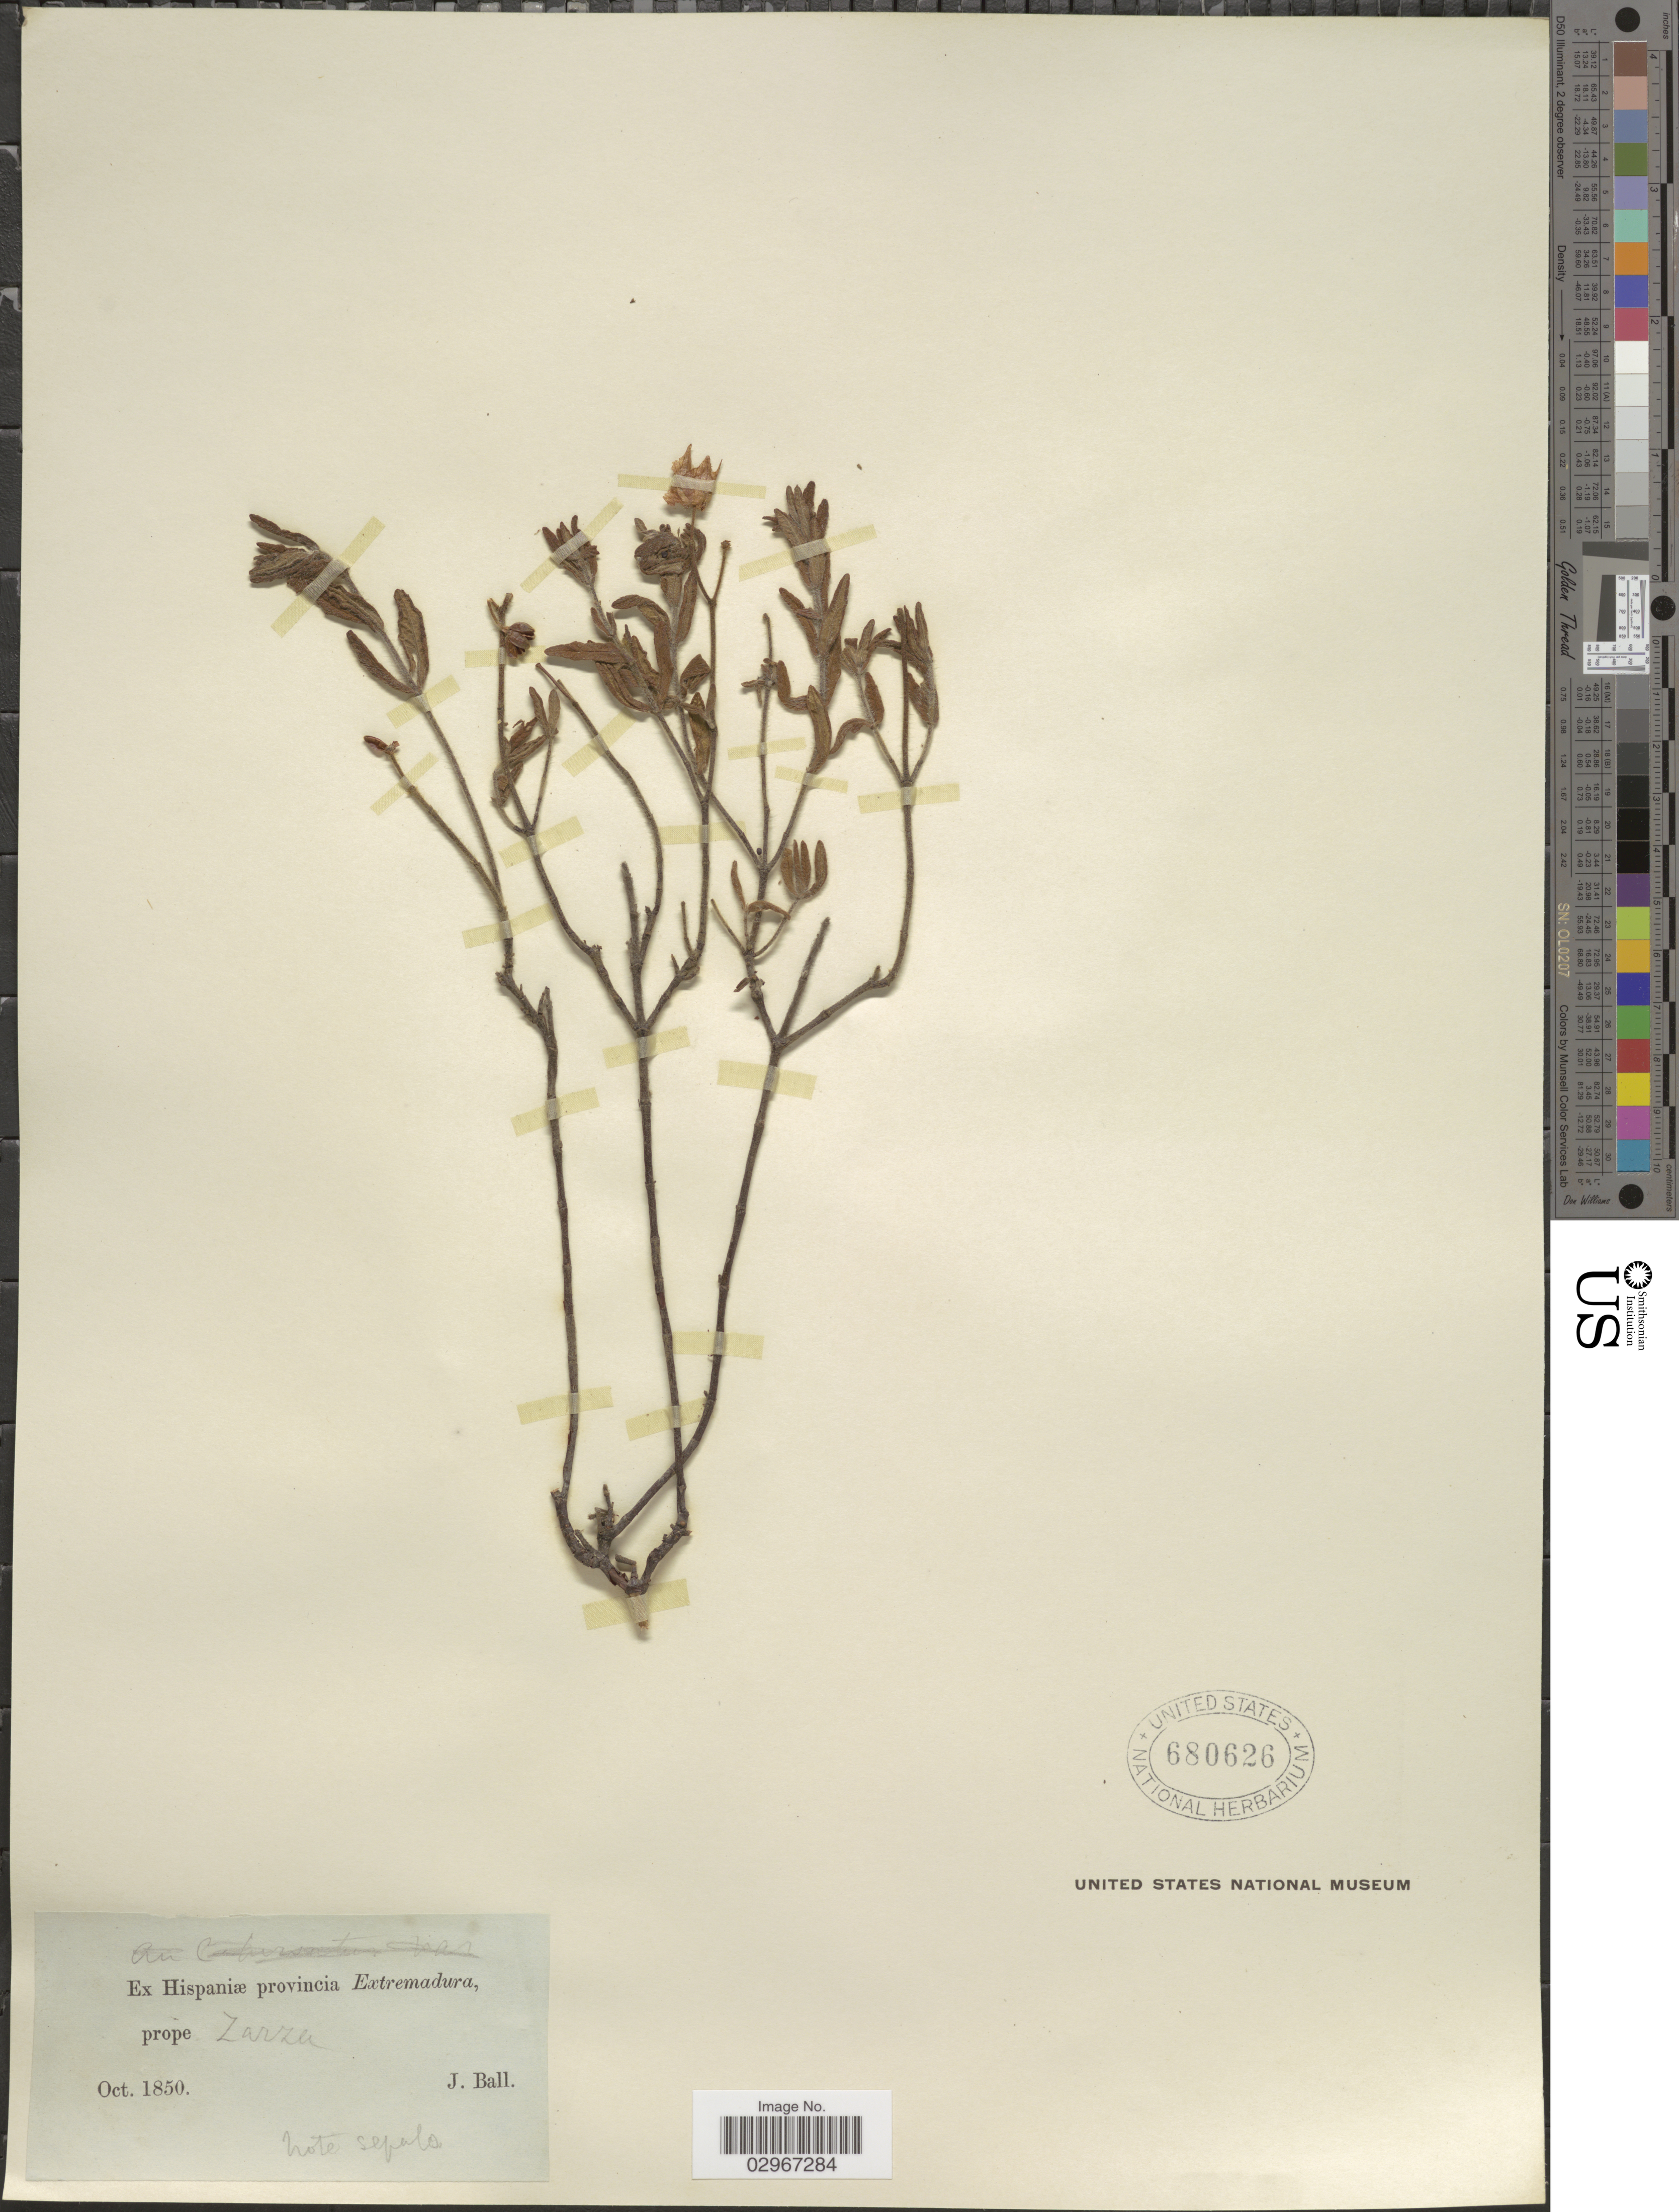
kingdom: Plantae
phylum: Tracheophyta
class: Magnoliopsida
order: Malvales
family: Cistaceae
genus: Helianthemum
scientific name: Helianthemum sp.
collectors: J. Ball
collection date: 1850-10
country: Spain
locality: Ex Hispaniæ provincia Extremadura, prope Zarza.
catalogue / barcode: US 680626